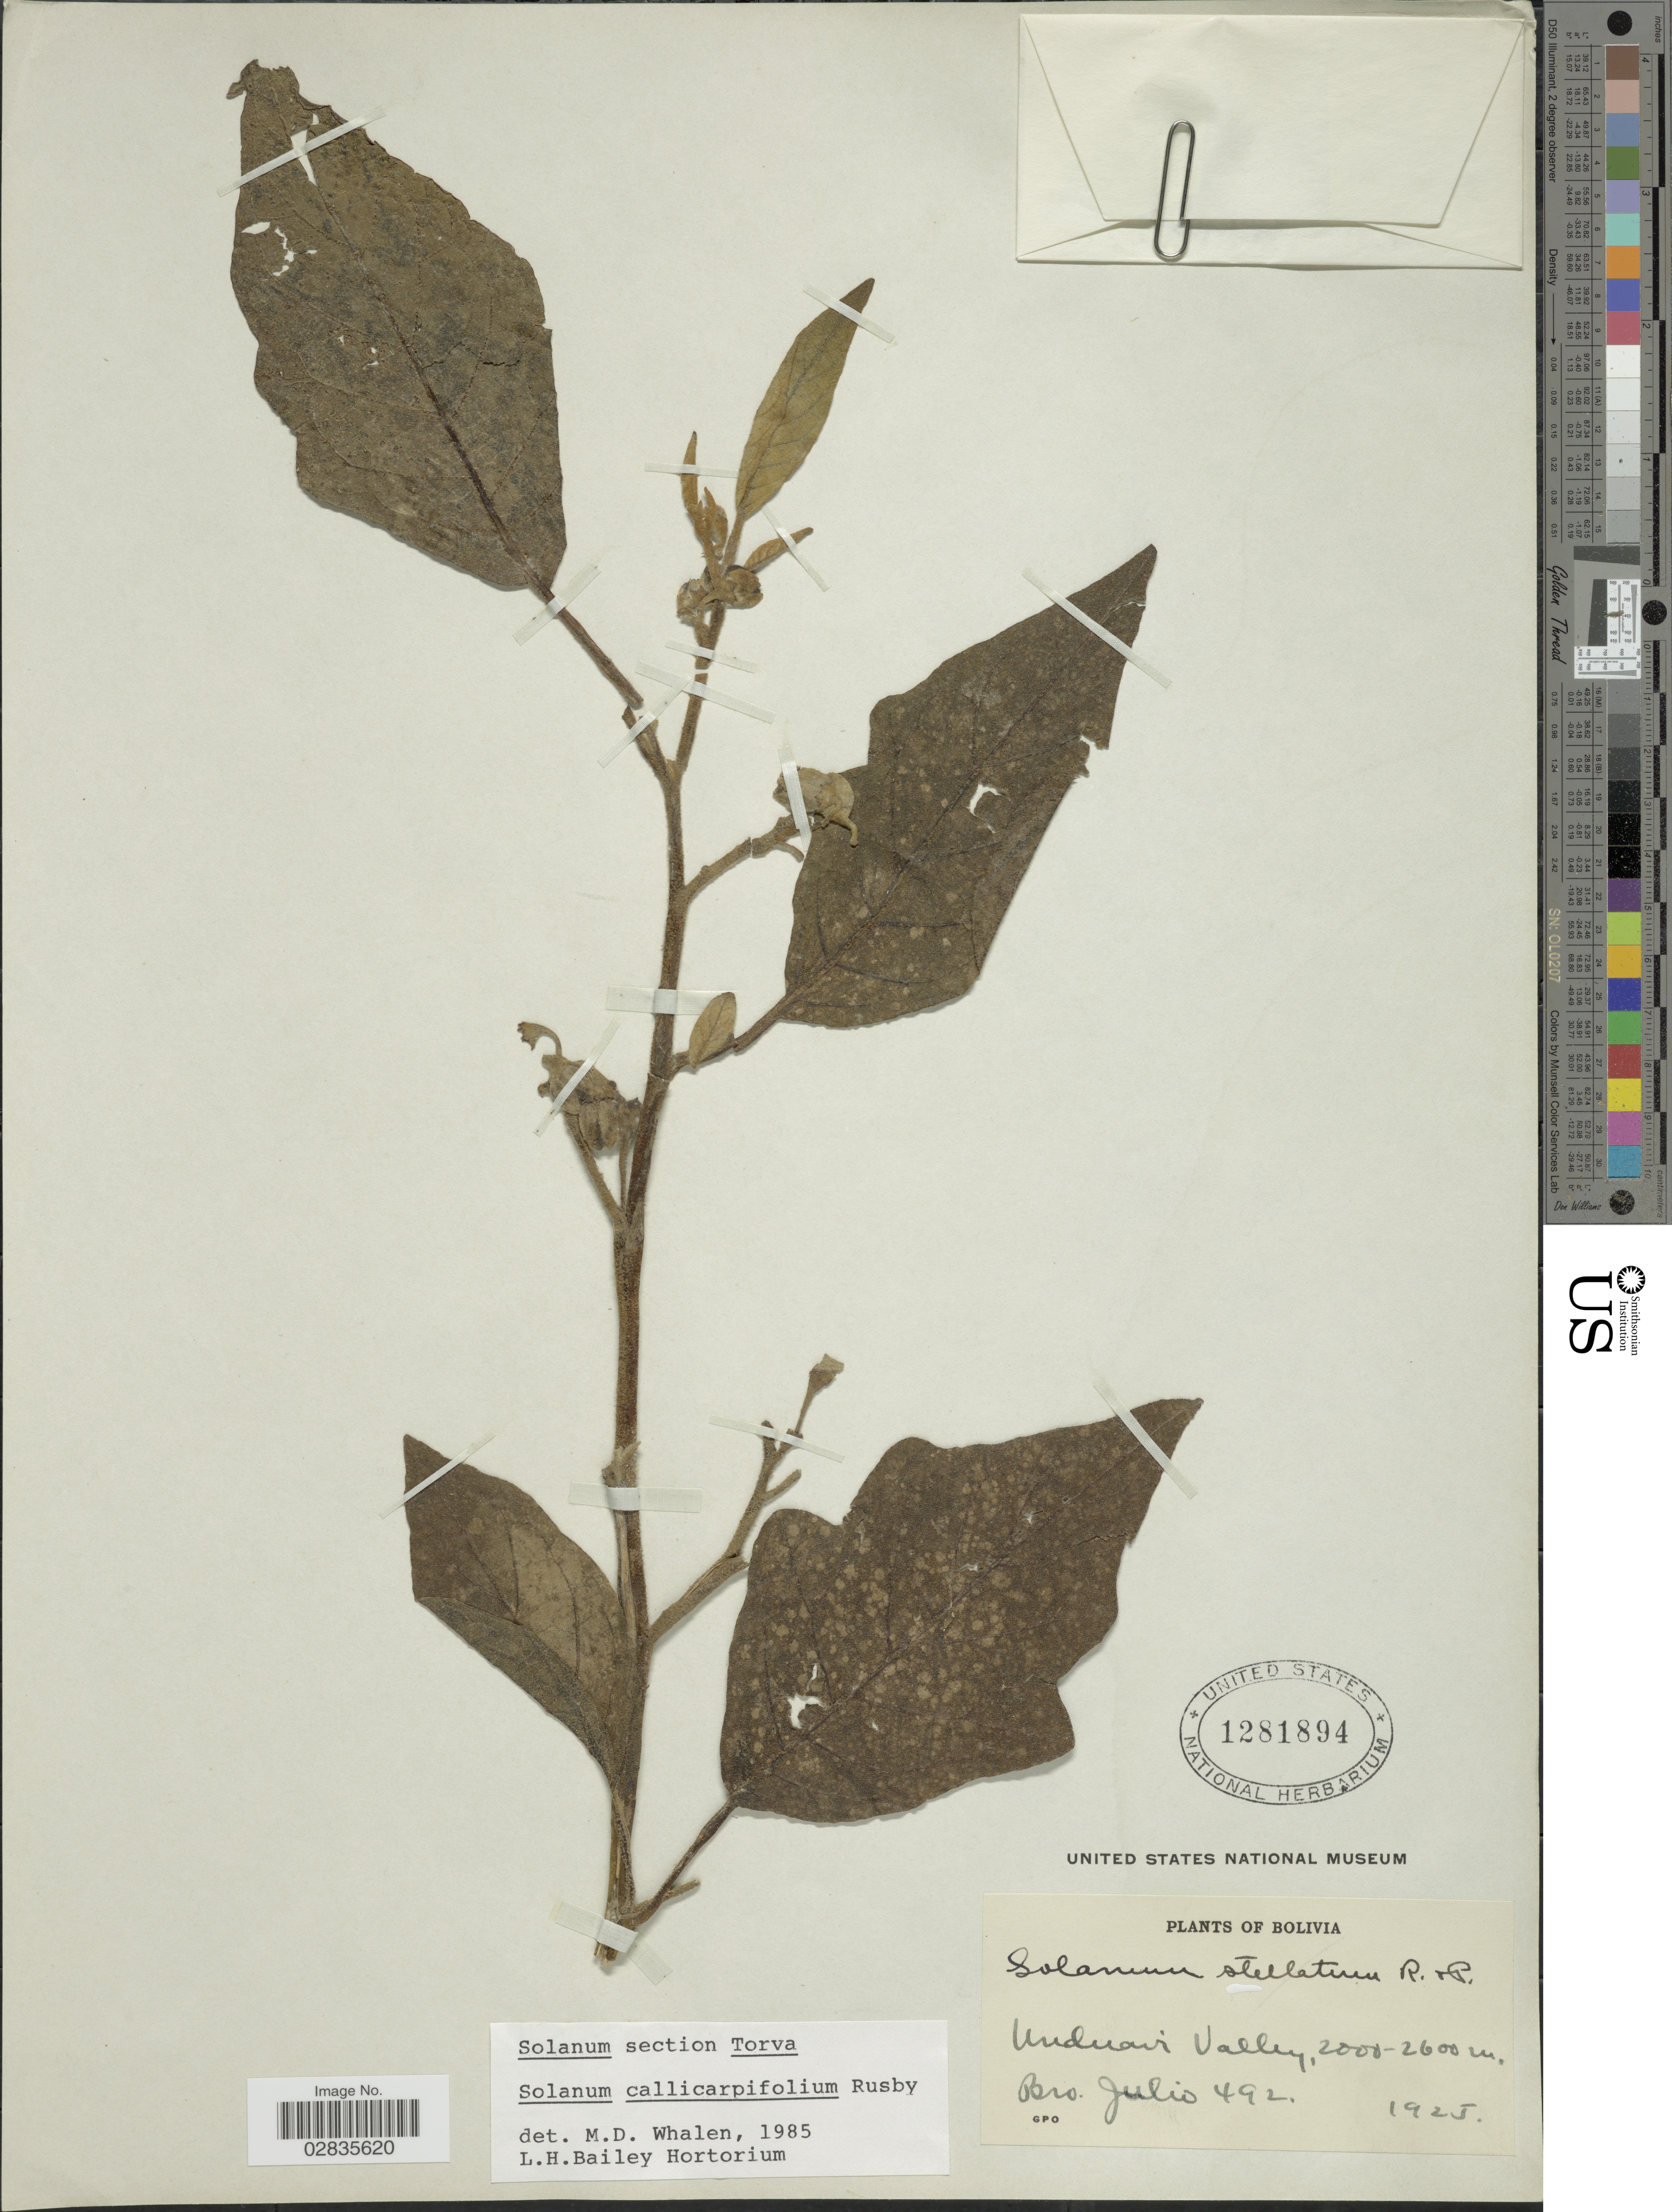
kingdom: Plantae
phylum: Tracheophyta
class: Magnoliopsida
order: Solanales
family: Solanaceae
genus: Solanum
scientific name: Solanum callicarpifolium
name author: Kunth & Bouché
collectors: Bro. Julio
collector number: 492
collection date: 1925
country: Bolivia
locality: Unduavi Valley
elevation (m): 2000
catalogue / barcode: US 1281894